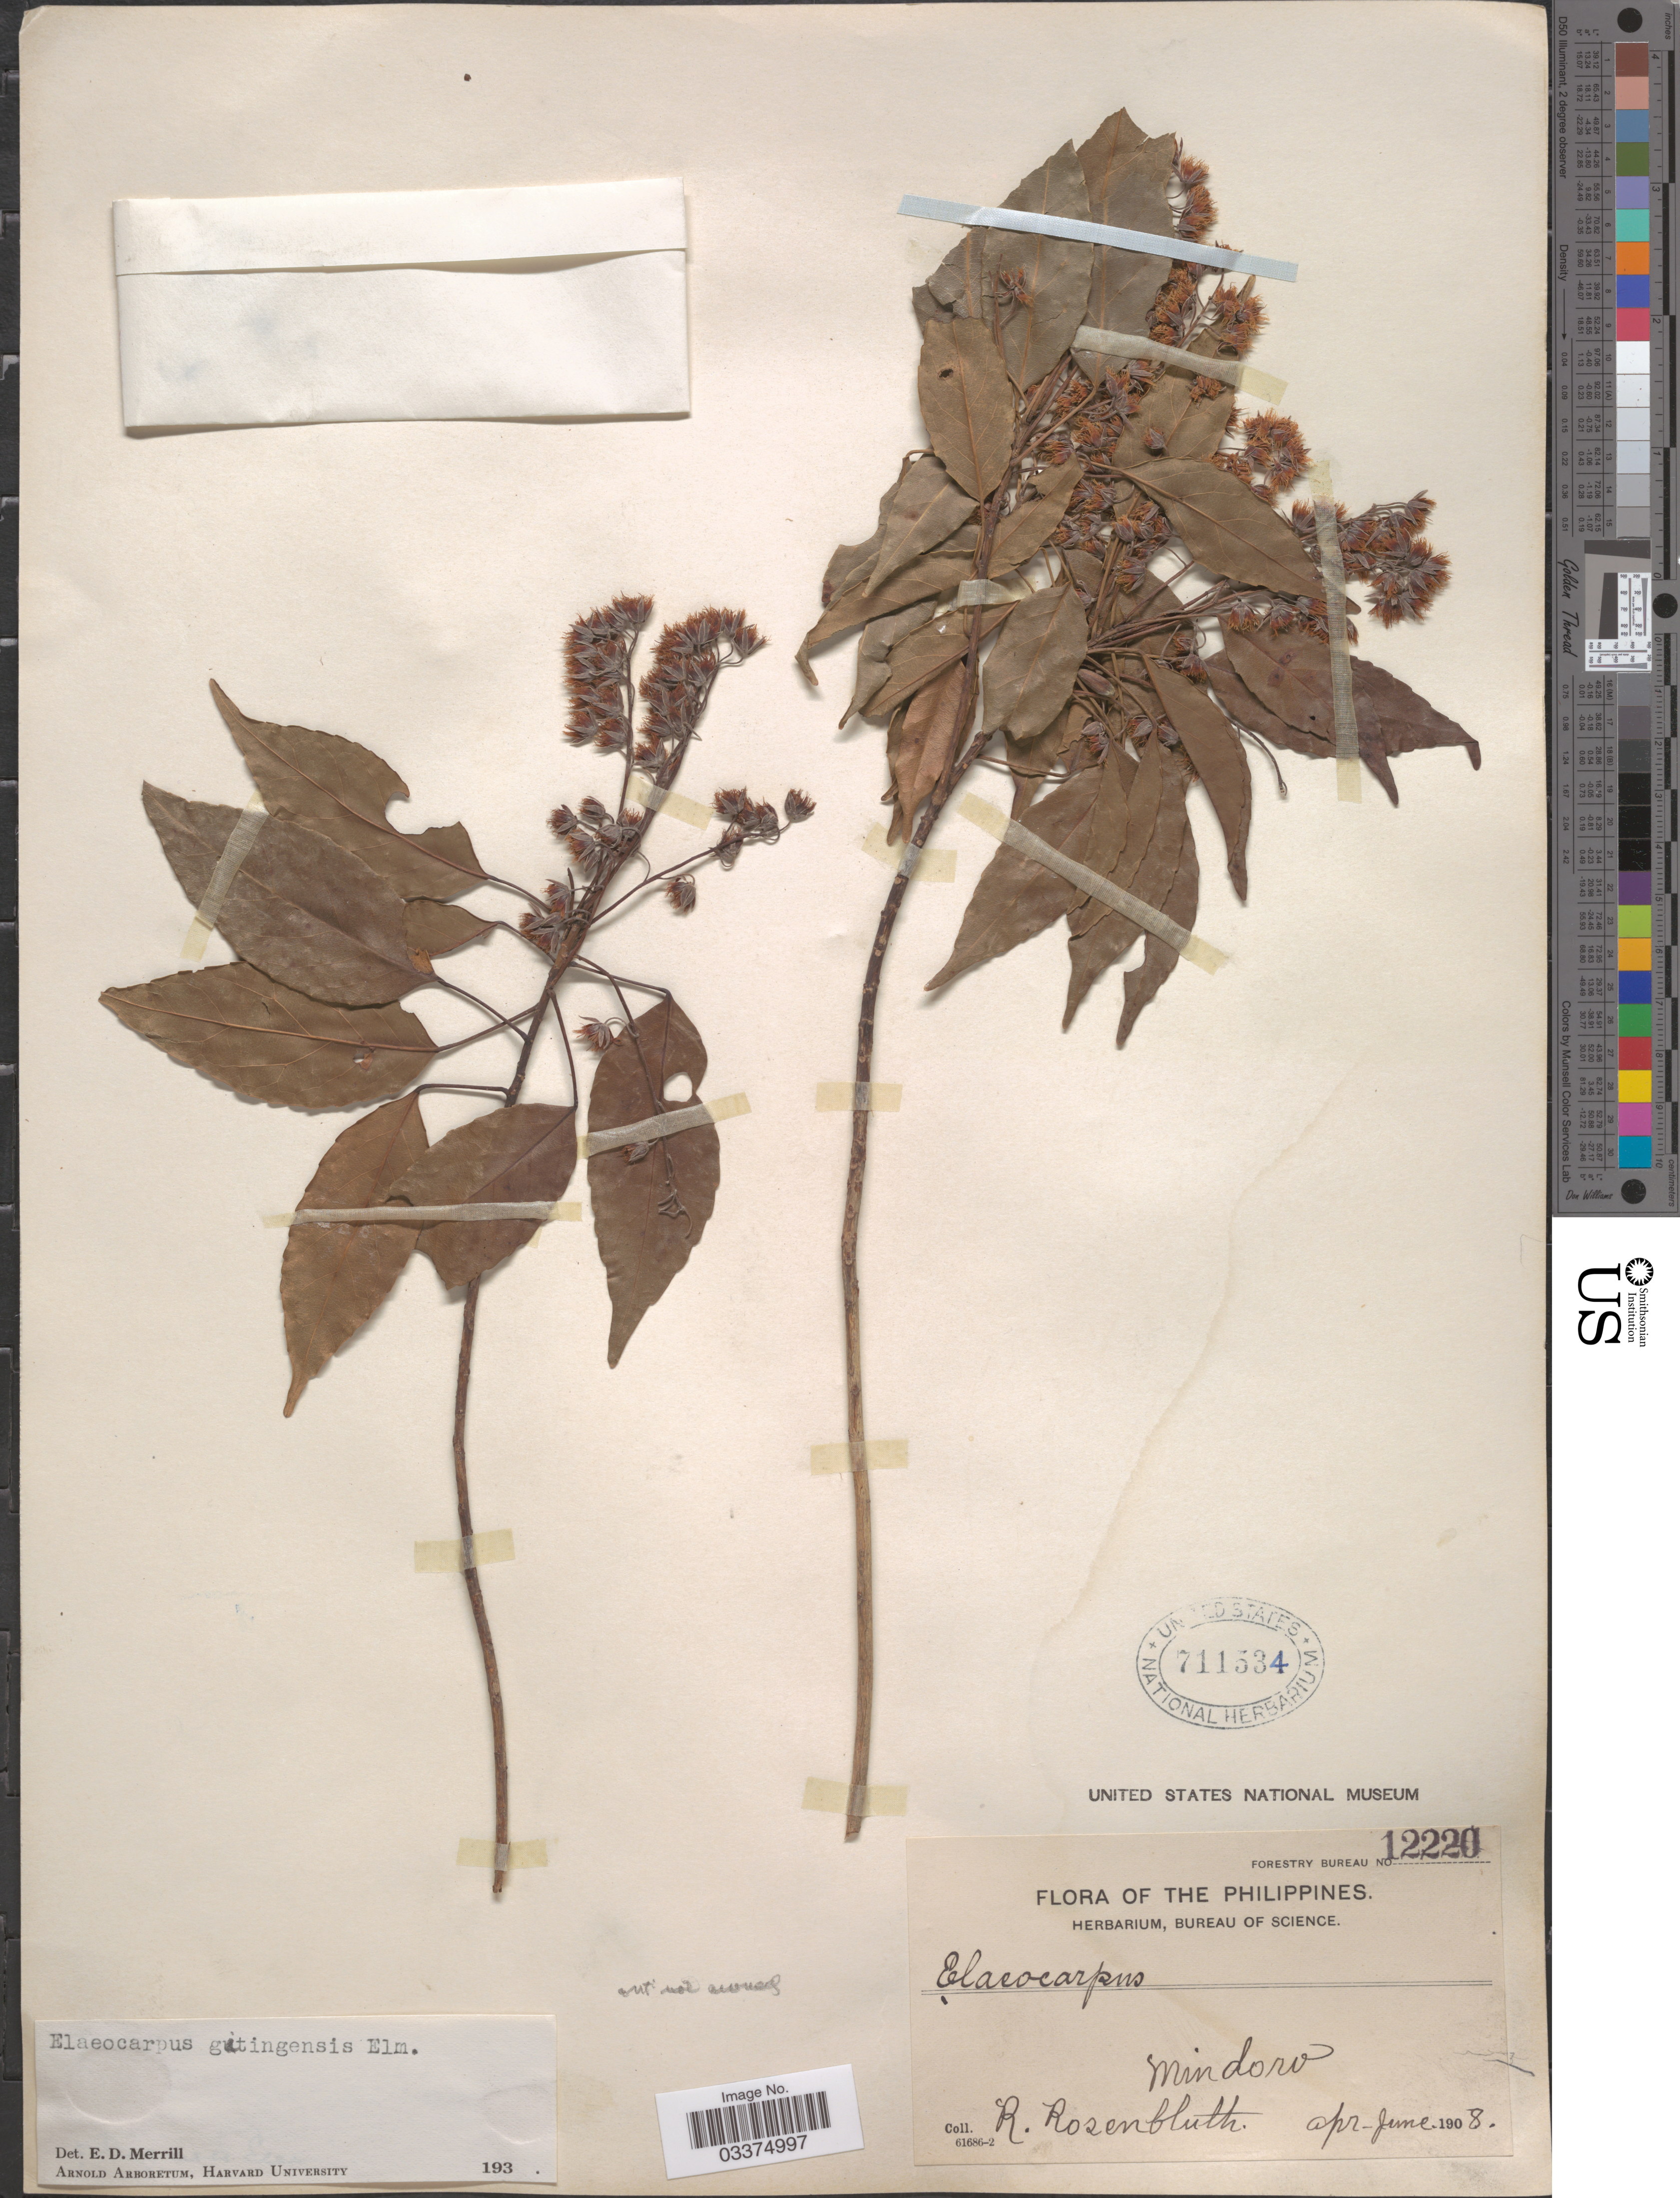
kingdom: Plantae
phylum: Tracheophyta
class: Magnoliopsida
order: Oxalidales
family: Elaeocarpaceae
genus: Elaeocarpus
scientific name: Elaeocarpus gitingensis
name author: Elmer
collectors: R. Rosenbluth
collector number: Forestry Bureau 12220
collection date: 1908-04/1908-06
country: Philippines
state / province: Mimaropa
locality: Mindoro.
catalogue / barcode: US 711534